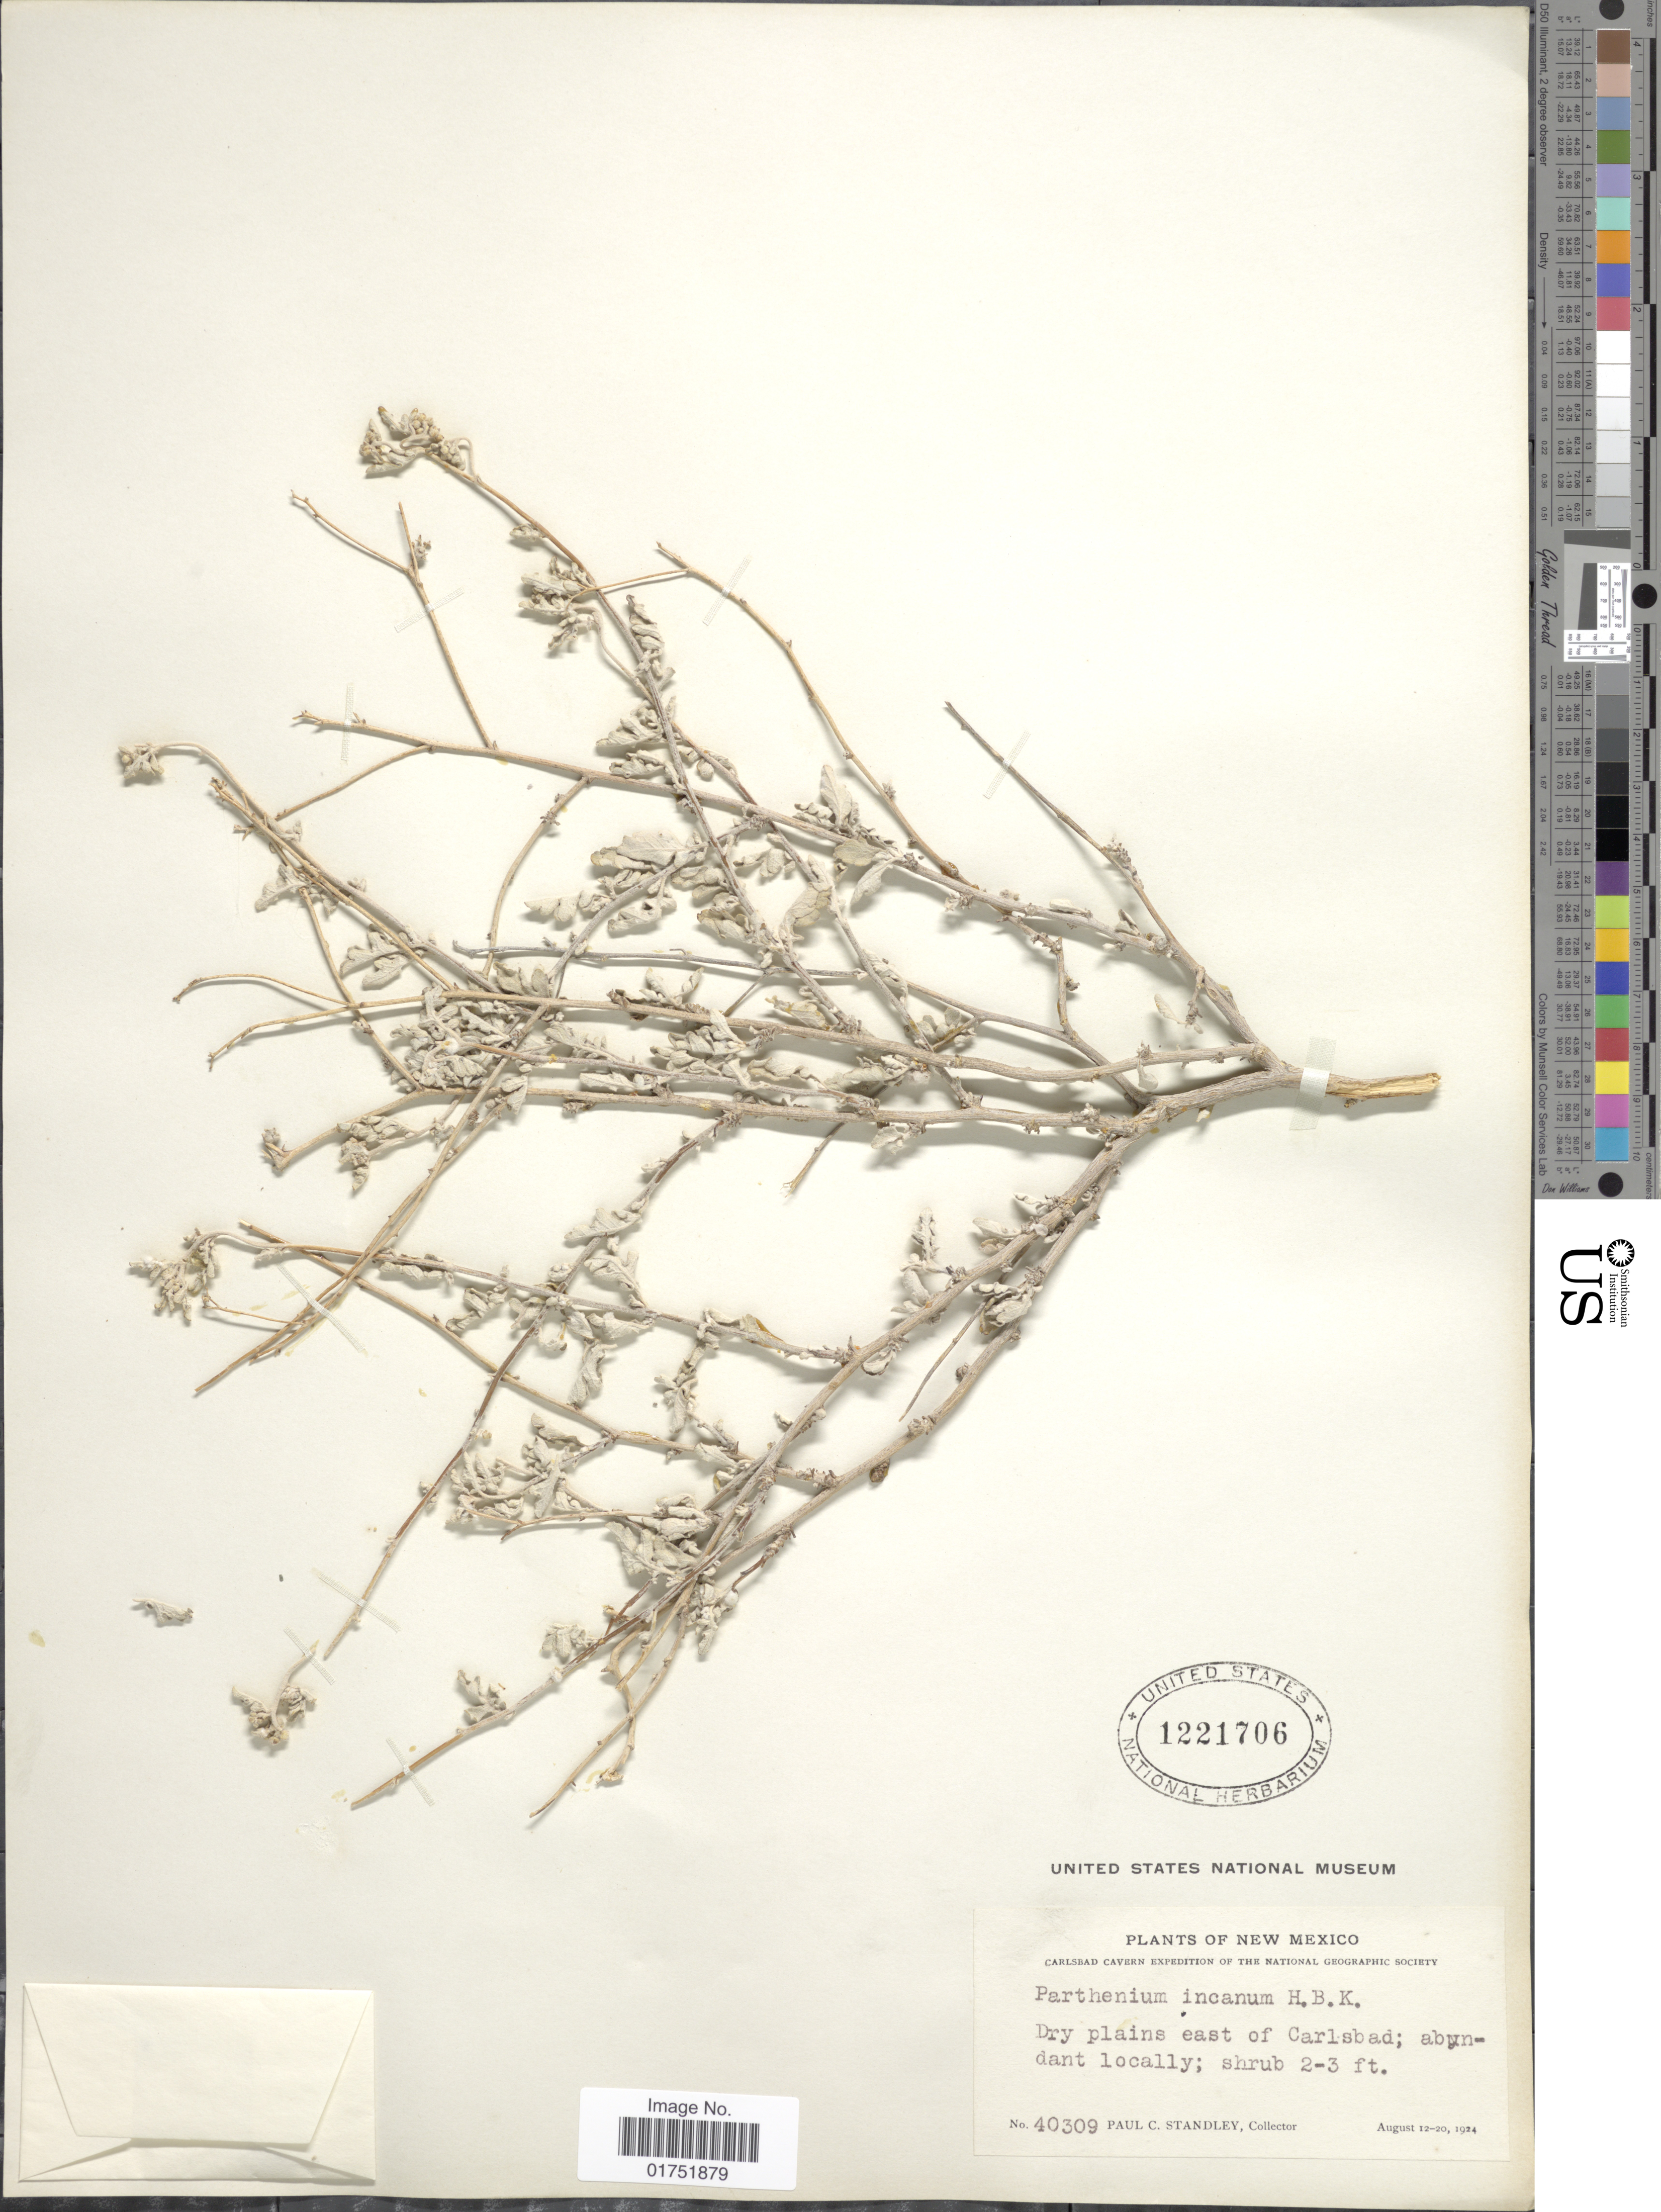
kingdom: Plantae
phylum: Tracheophyta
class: Magnoliopsida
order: Asterales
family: Asteraceae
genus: Parthenium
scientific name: Parthenium incanum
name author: Kunth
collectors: P. C. Standley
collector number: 40309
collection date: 1924-08-12/1924-08-20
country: United States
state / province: New Mexico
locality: East of Carlsbad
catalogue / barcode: US 1221706